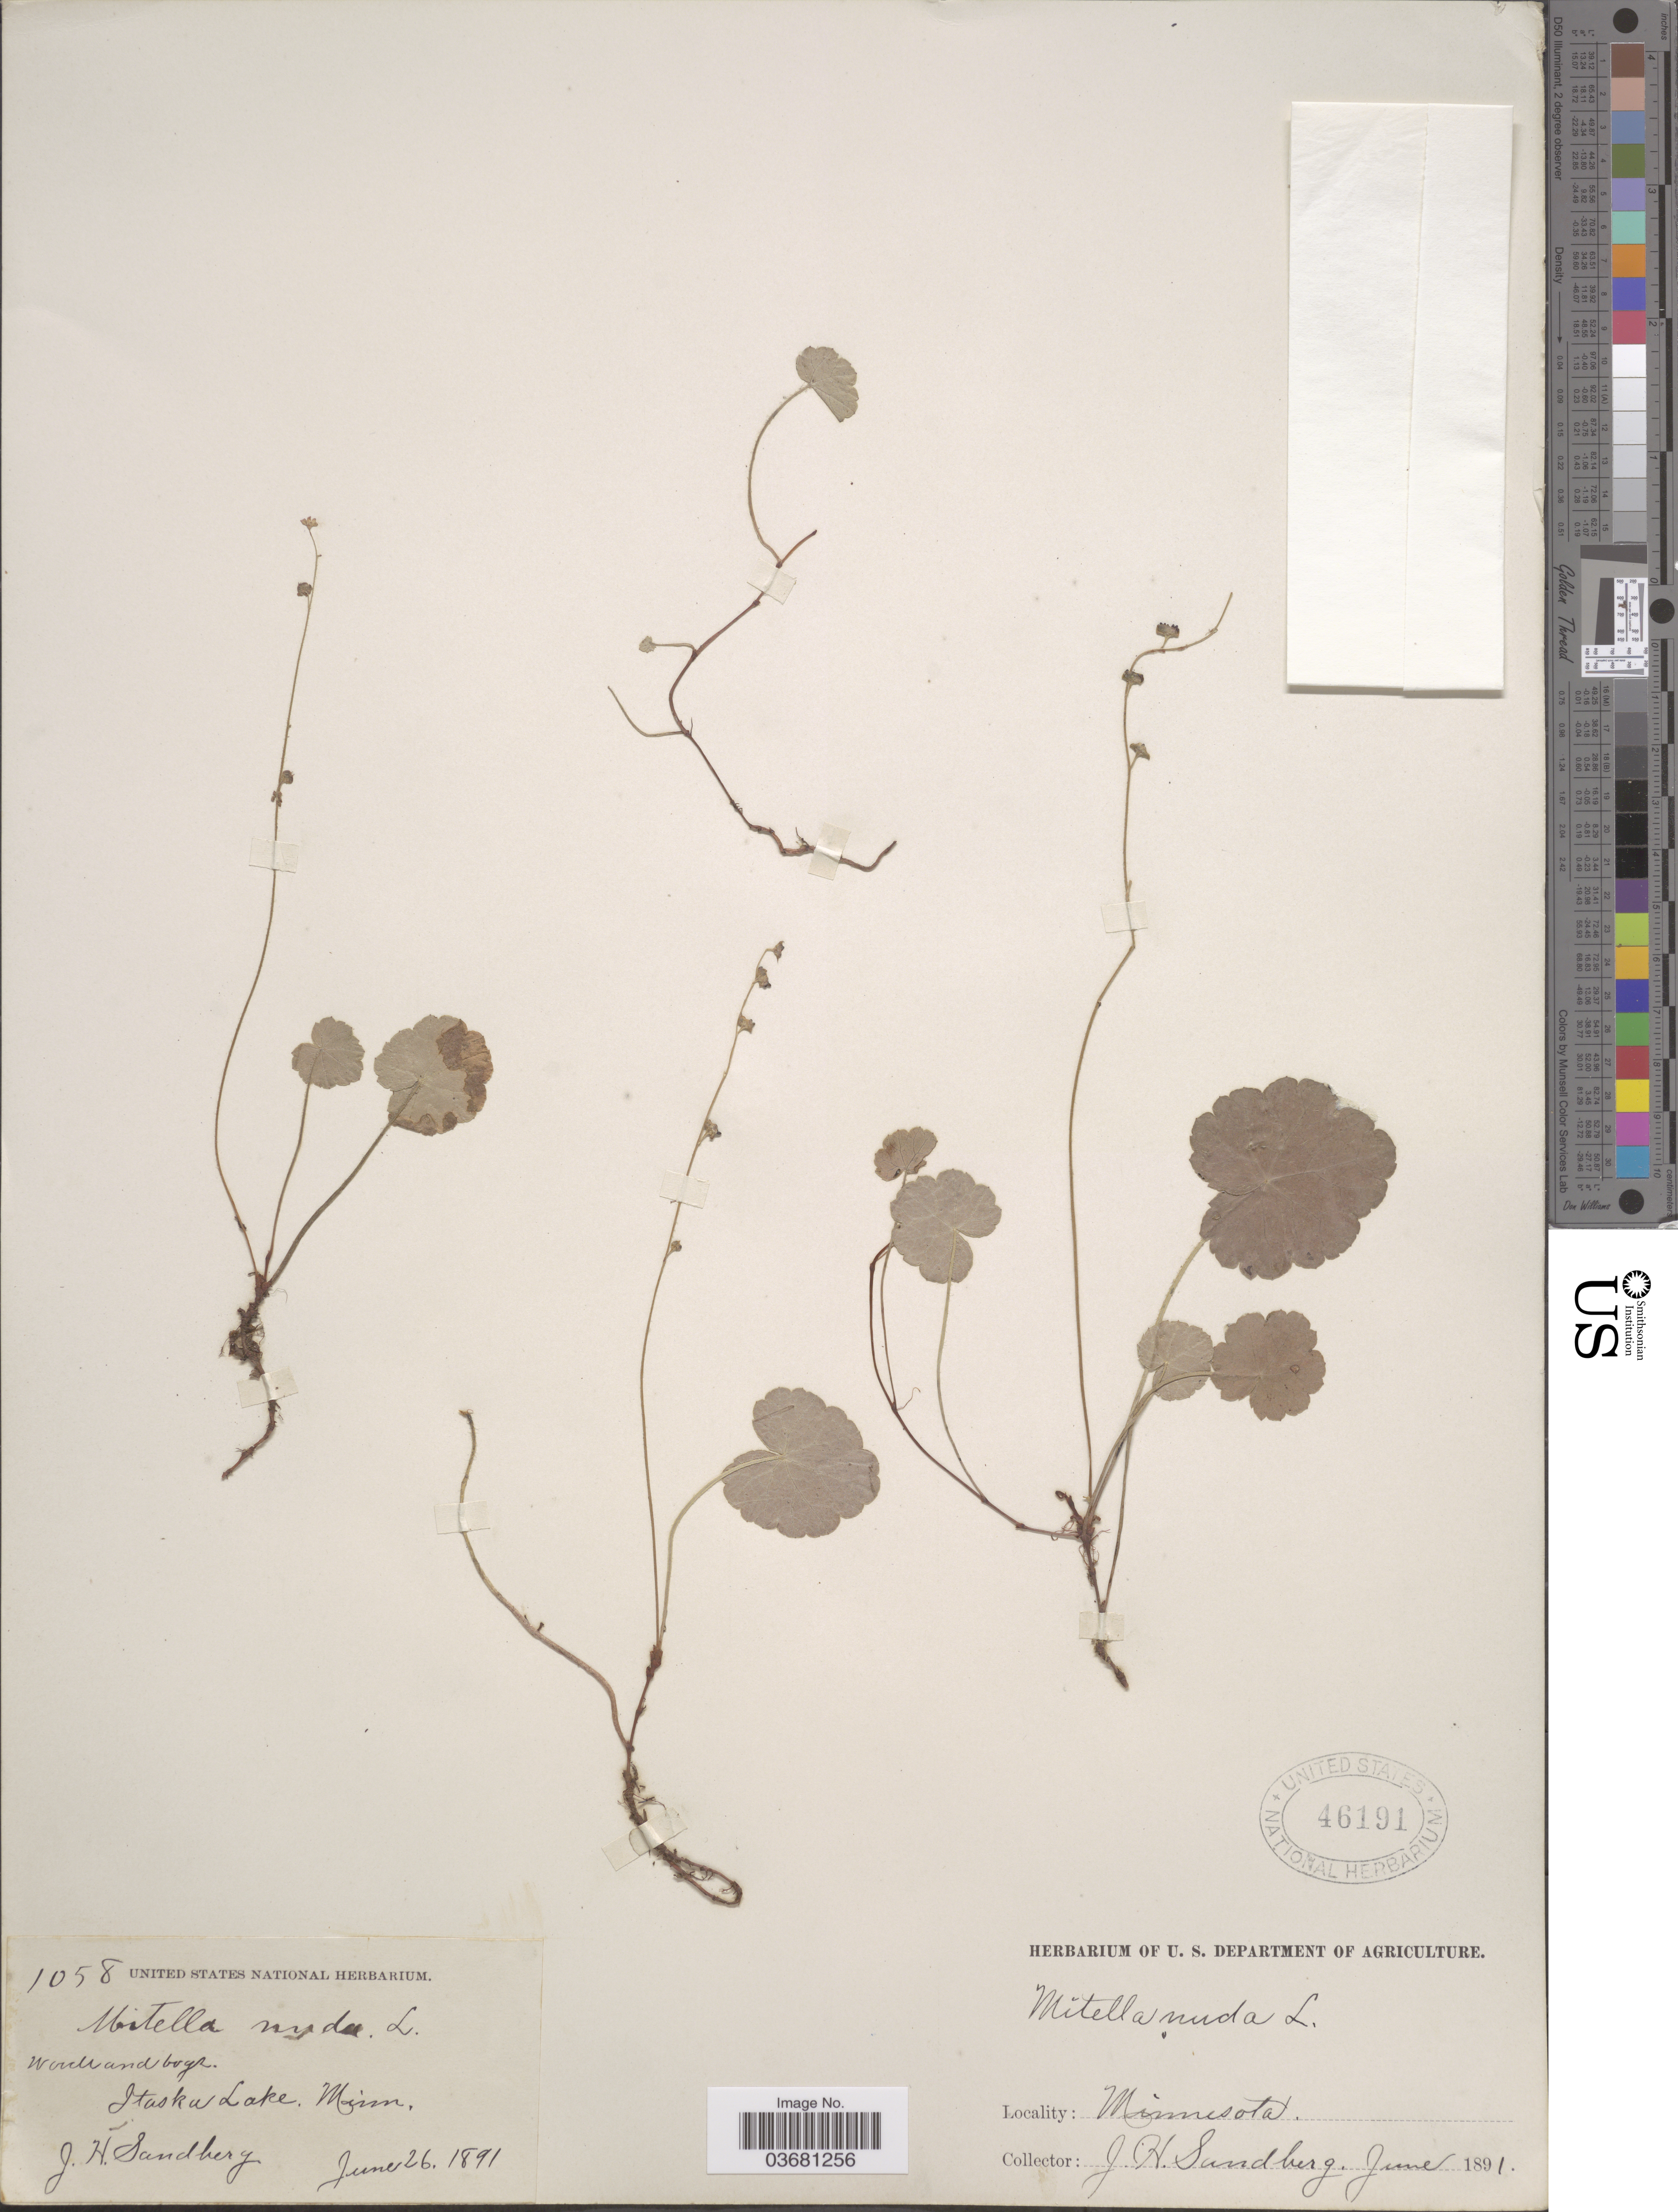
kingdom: Plantae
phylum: Tracheophyta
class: Magnoliopsida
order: Saxifragales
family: Saxifragaceae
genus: Mitella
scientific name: Mitella nuda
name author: L.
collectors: J. H. Sandberg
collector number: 1058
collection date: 1891-06-26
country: United States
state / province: Minnesota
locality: Itaska Lake.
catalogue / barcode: US 46191